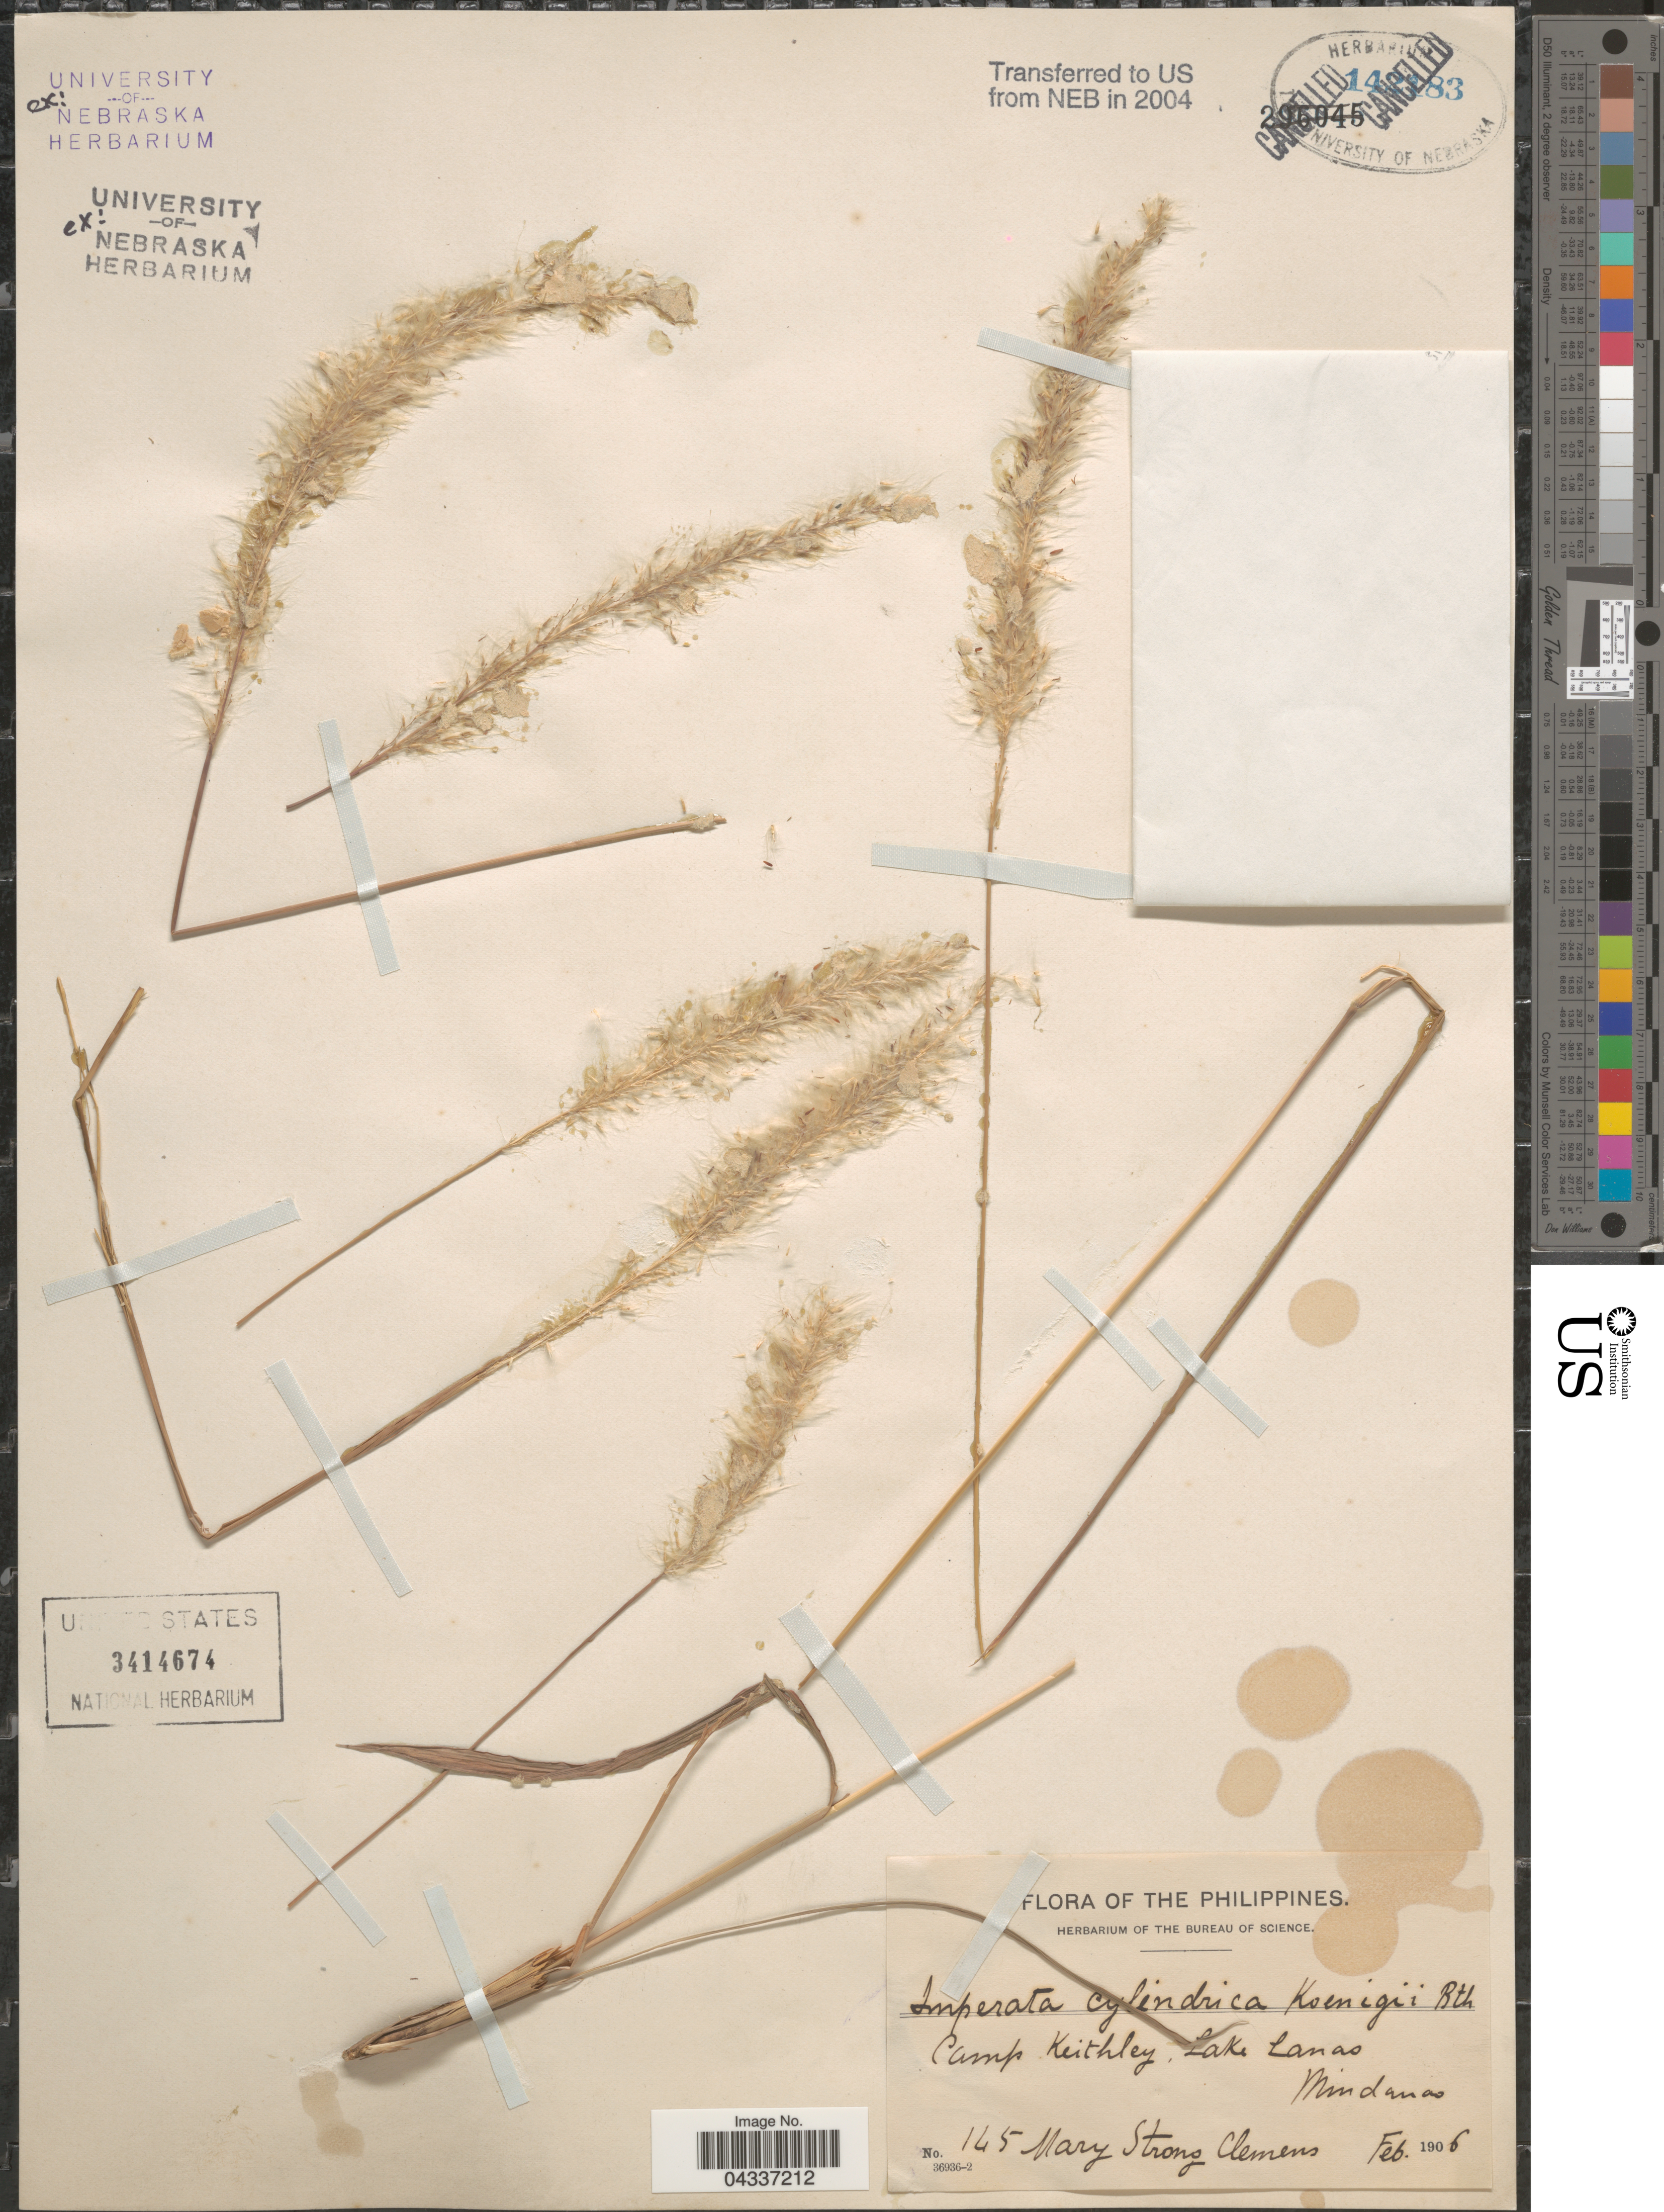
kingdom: Plantae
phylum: Tracheophyta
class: Liliopsida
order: Poales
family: Poaceae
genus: Imperata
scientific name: Imperata cylindrica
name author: (L.) P. Beauv.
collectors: M. S. Clemens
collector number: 145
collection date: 1906-02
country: Philippines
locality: Camp Keithley, Lake Lanao. Mindanao.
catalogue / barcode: US 3414674